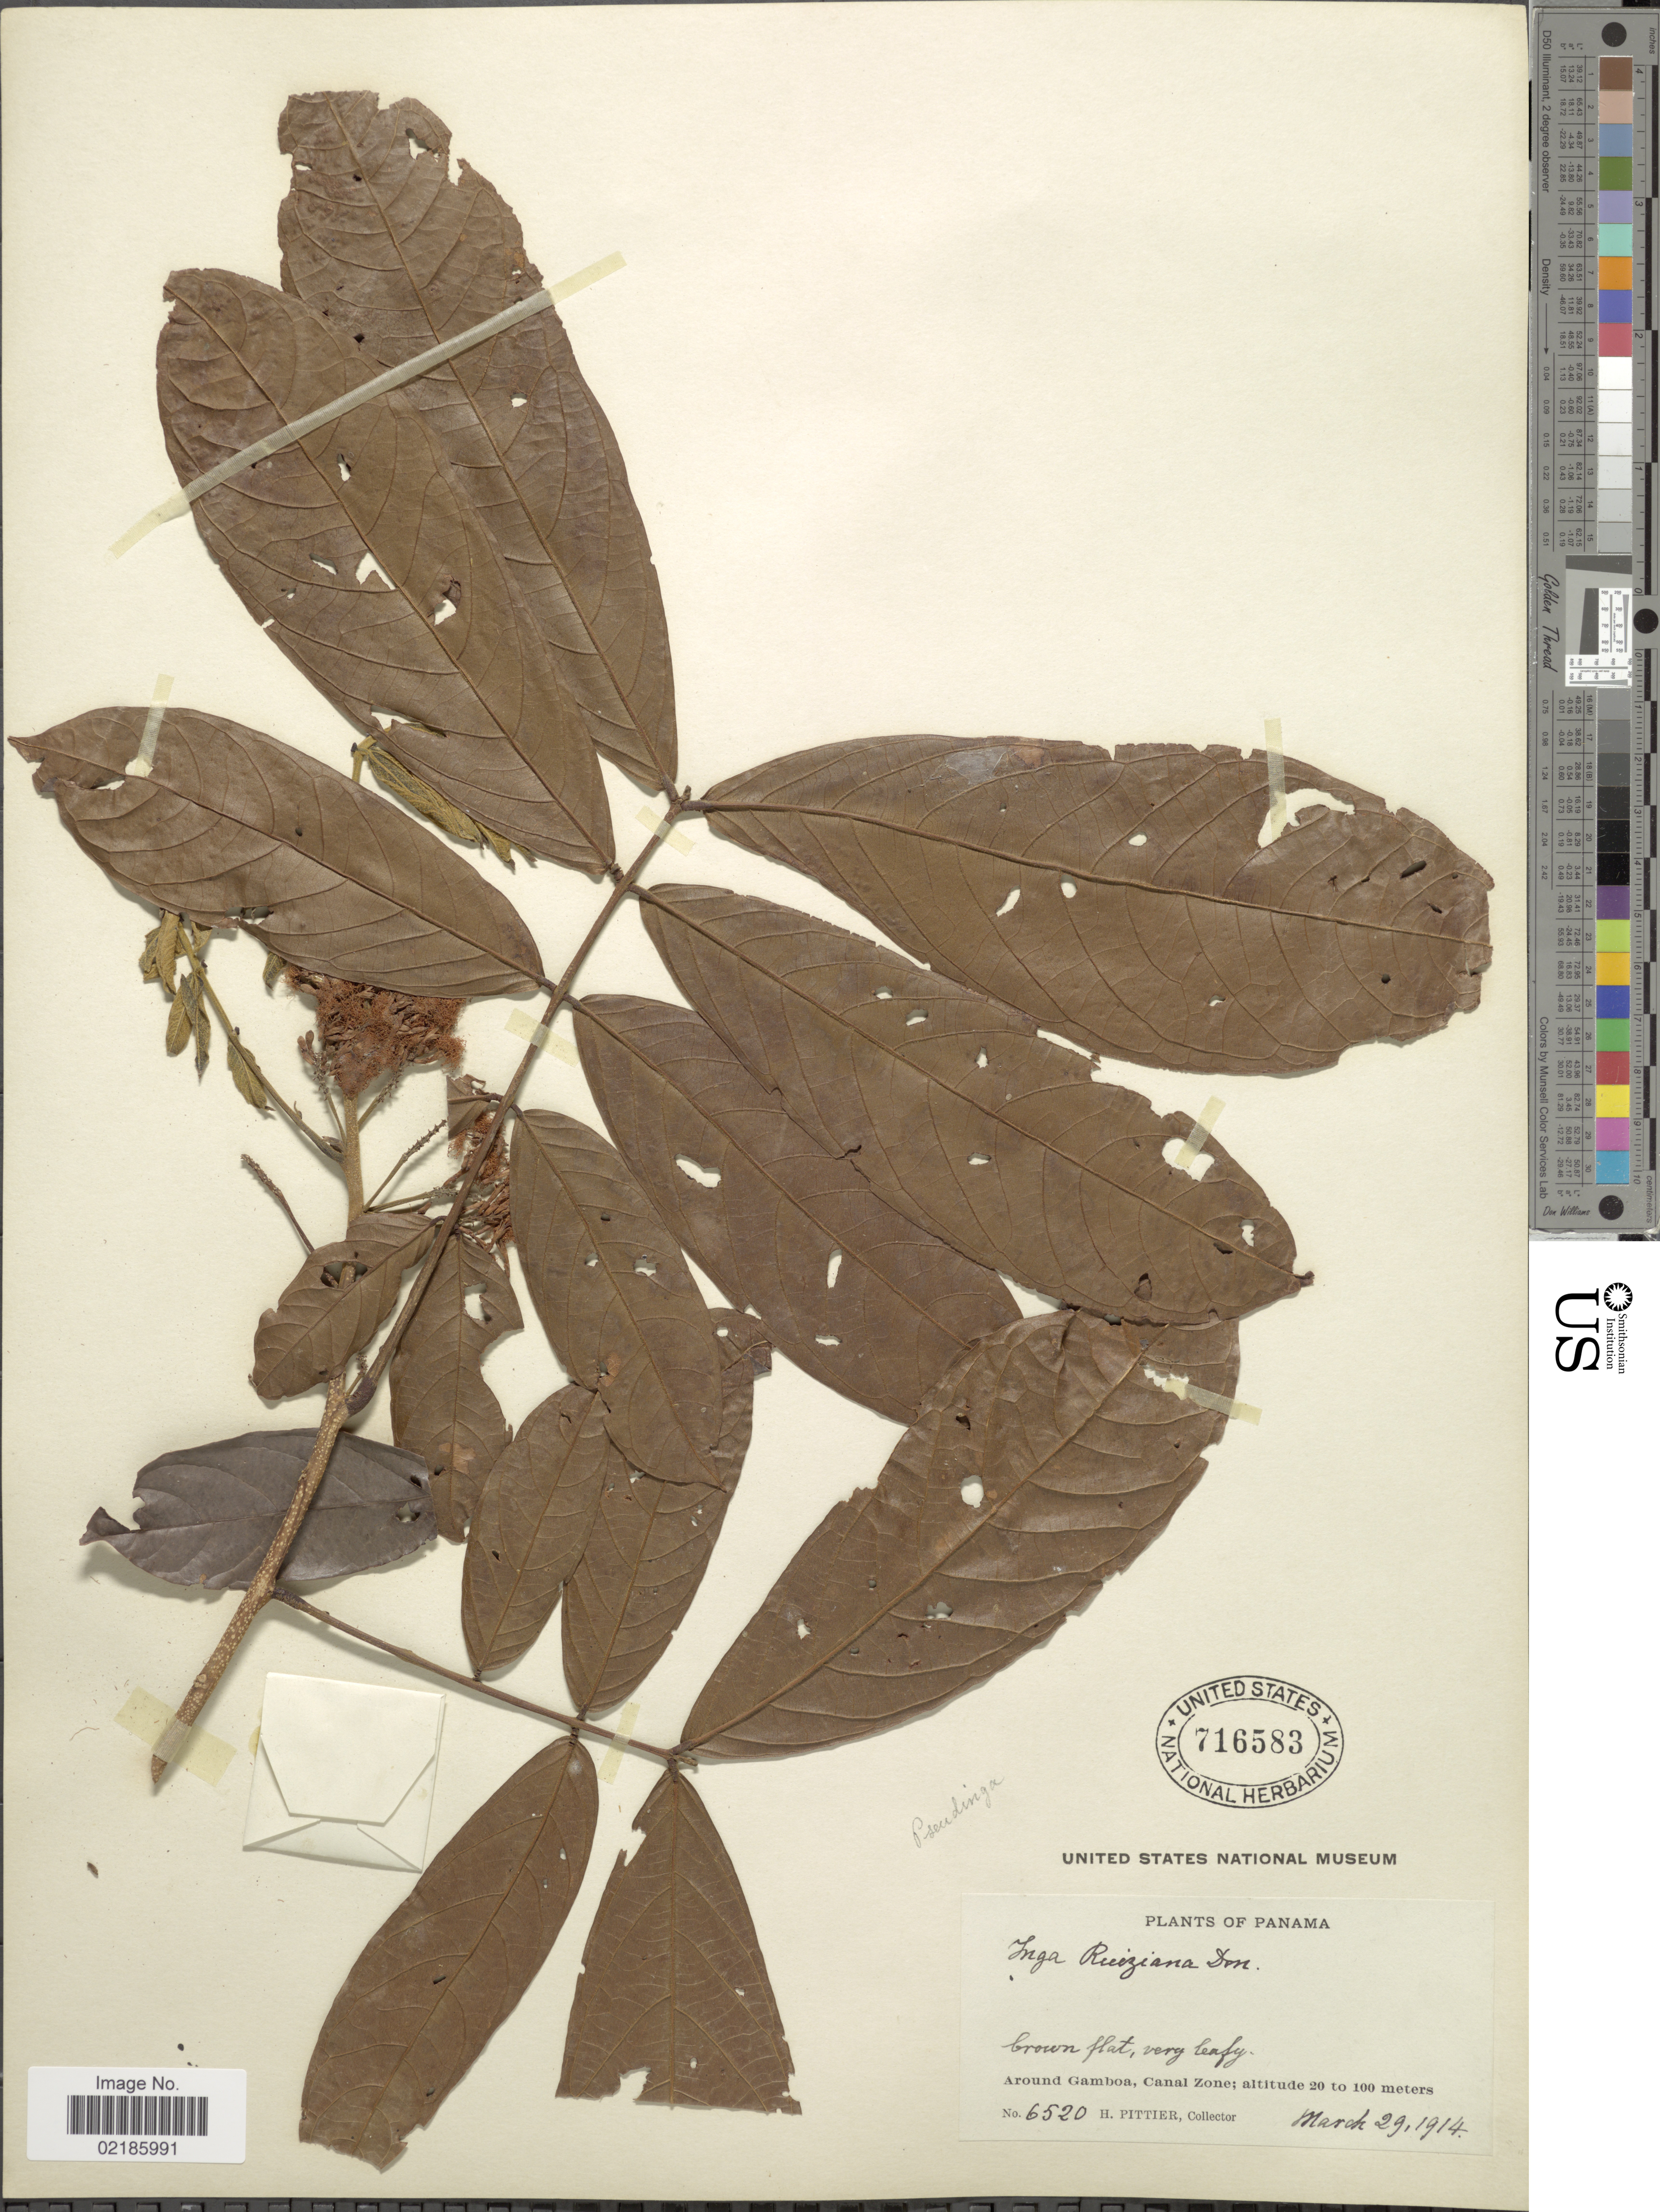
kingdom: Plantae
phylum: Tracheophyta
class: Magnoliopsida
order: Fabales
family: Fabaceae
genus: Inga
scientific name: Inga ruiziana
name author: G. Don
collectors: H. F. Pittier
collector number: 6520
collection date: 1914-03-29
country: Panama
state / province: Colón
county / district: Canal Zone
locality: Around Gamboa, Canal Zone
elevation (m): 20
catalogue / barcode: US 716583